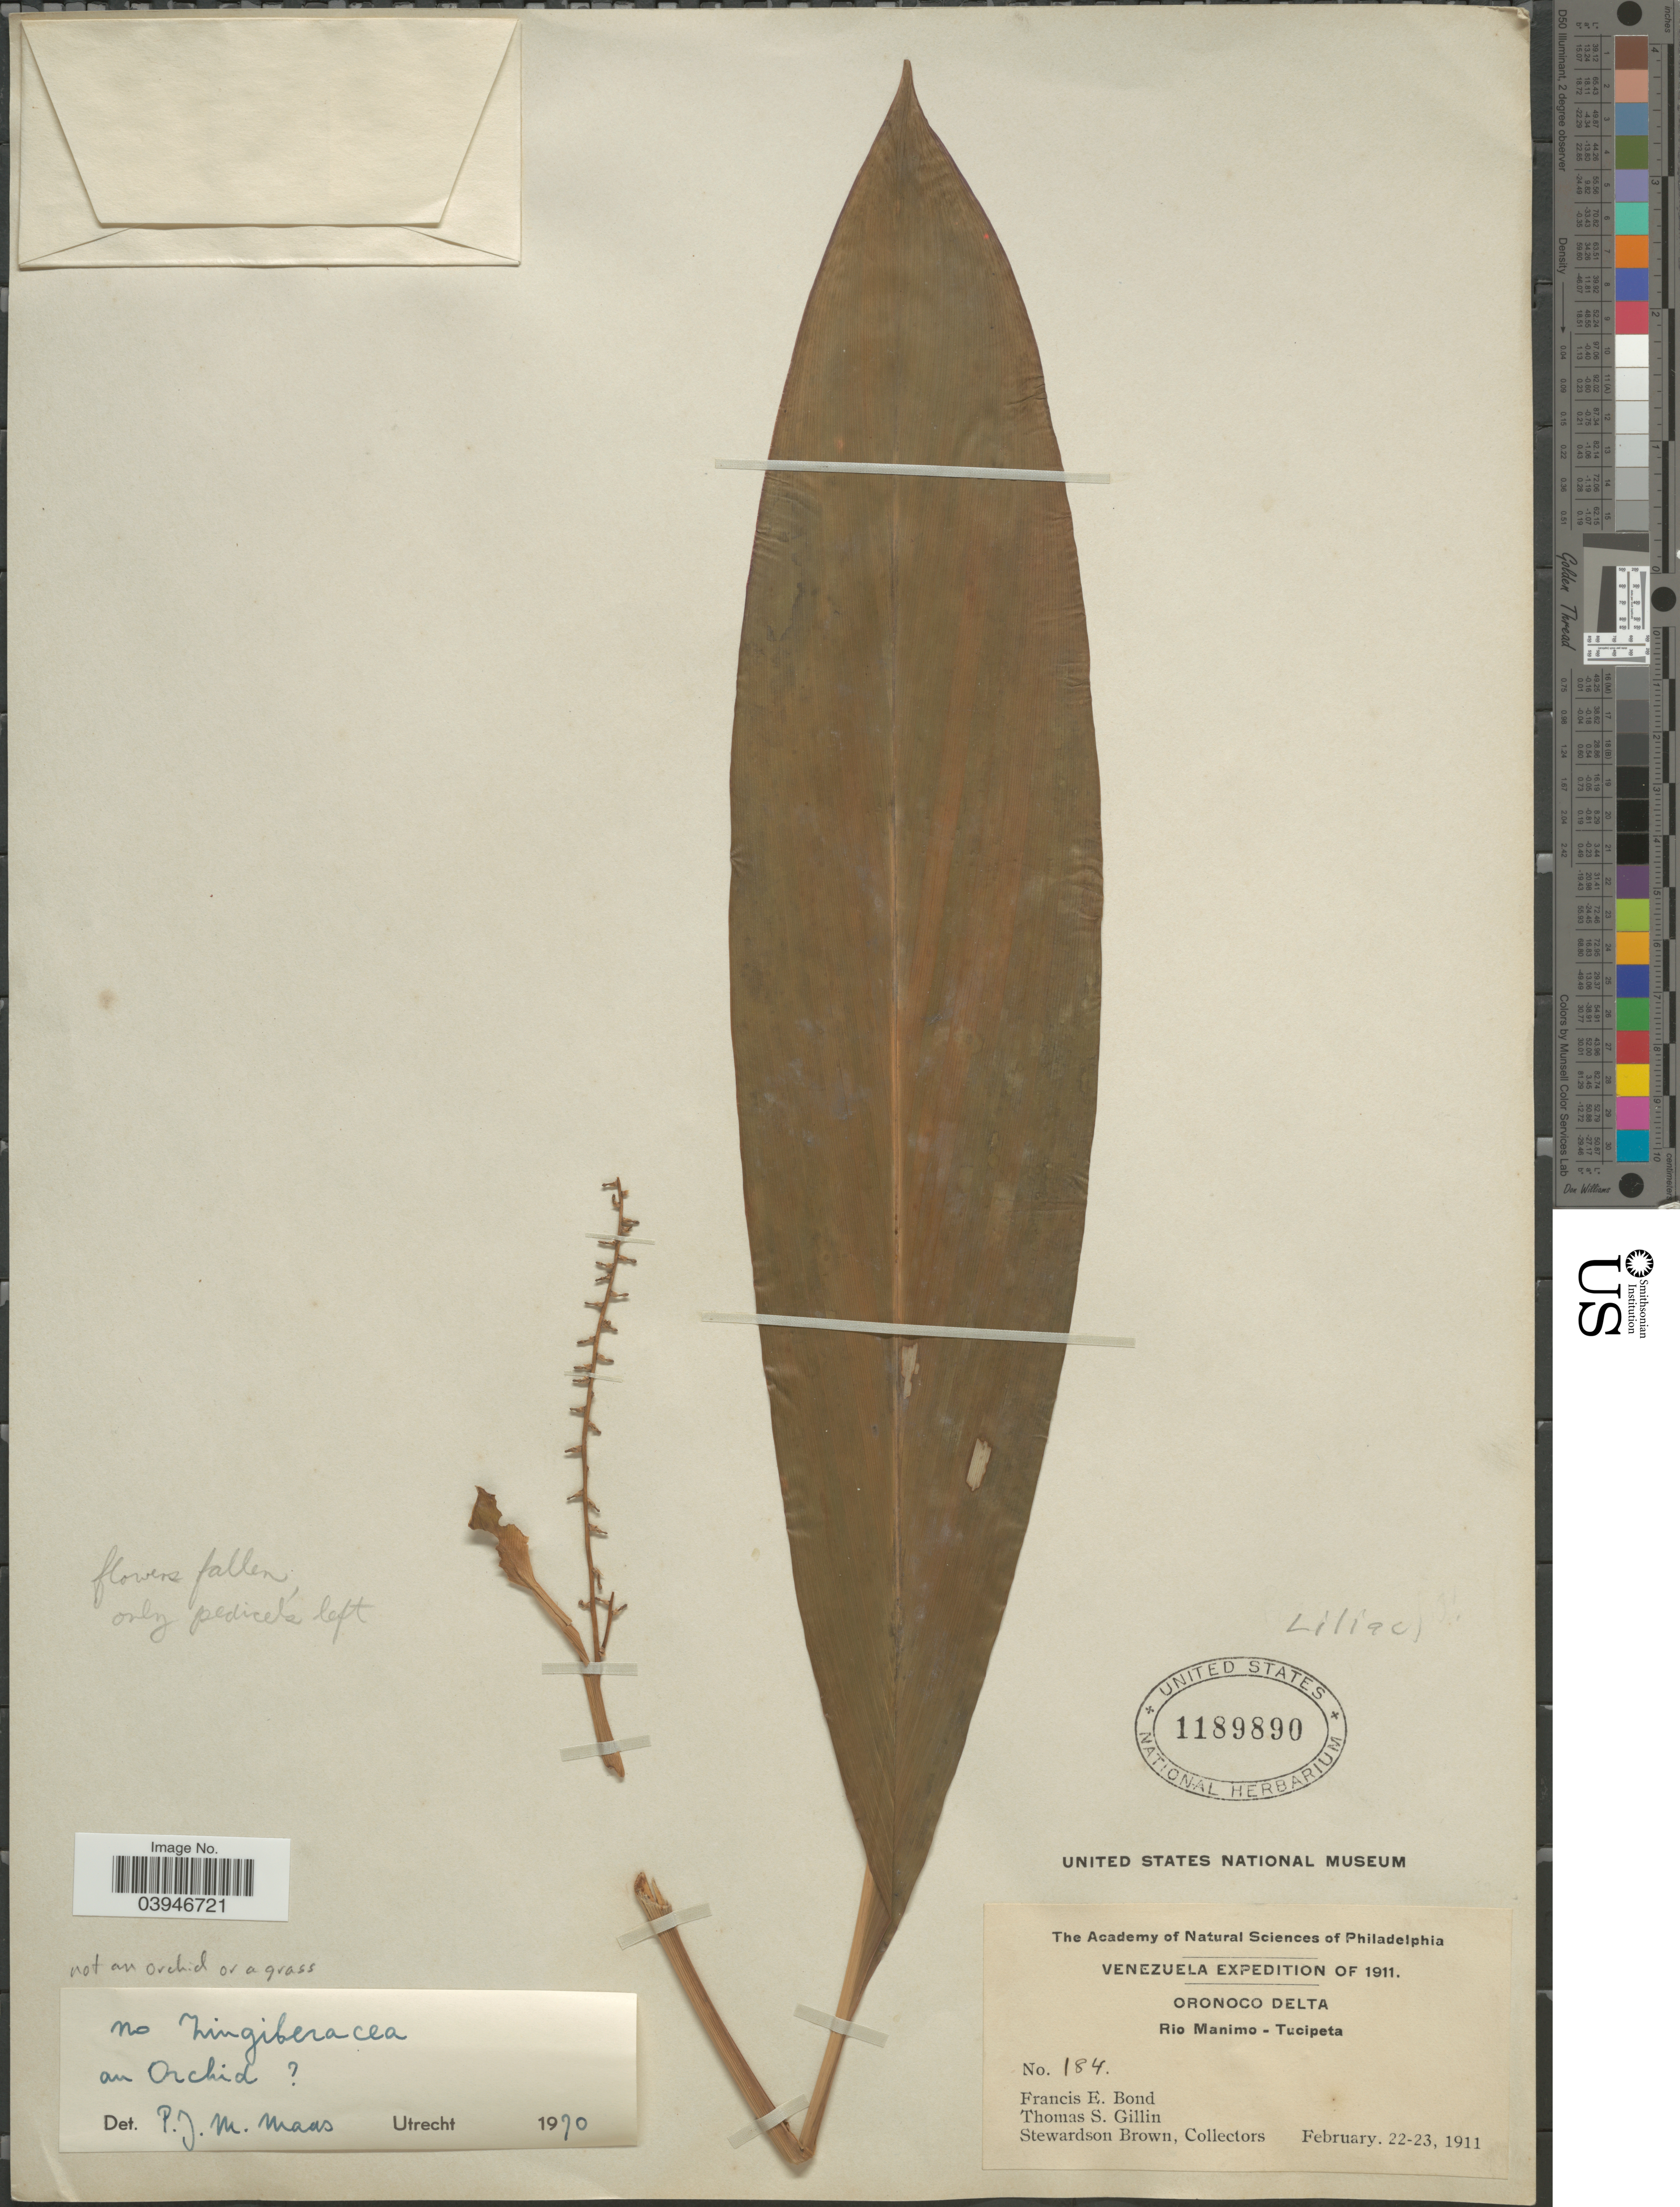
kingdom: Plantae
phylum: Tracheophyta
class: Liliopsida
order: Liliales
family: Liliaceae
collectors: F. Bond, T. Gillin & S. Brown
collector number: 184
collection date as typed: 22-23 February 1911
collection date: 1911-02-22/1911-02-23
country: Venezuela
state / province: Delta Amacuro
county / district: Tucupita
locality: Orinoco Delta, Cano Manamo near Tucupita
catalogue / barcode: US 1189890